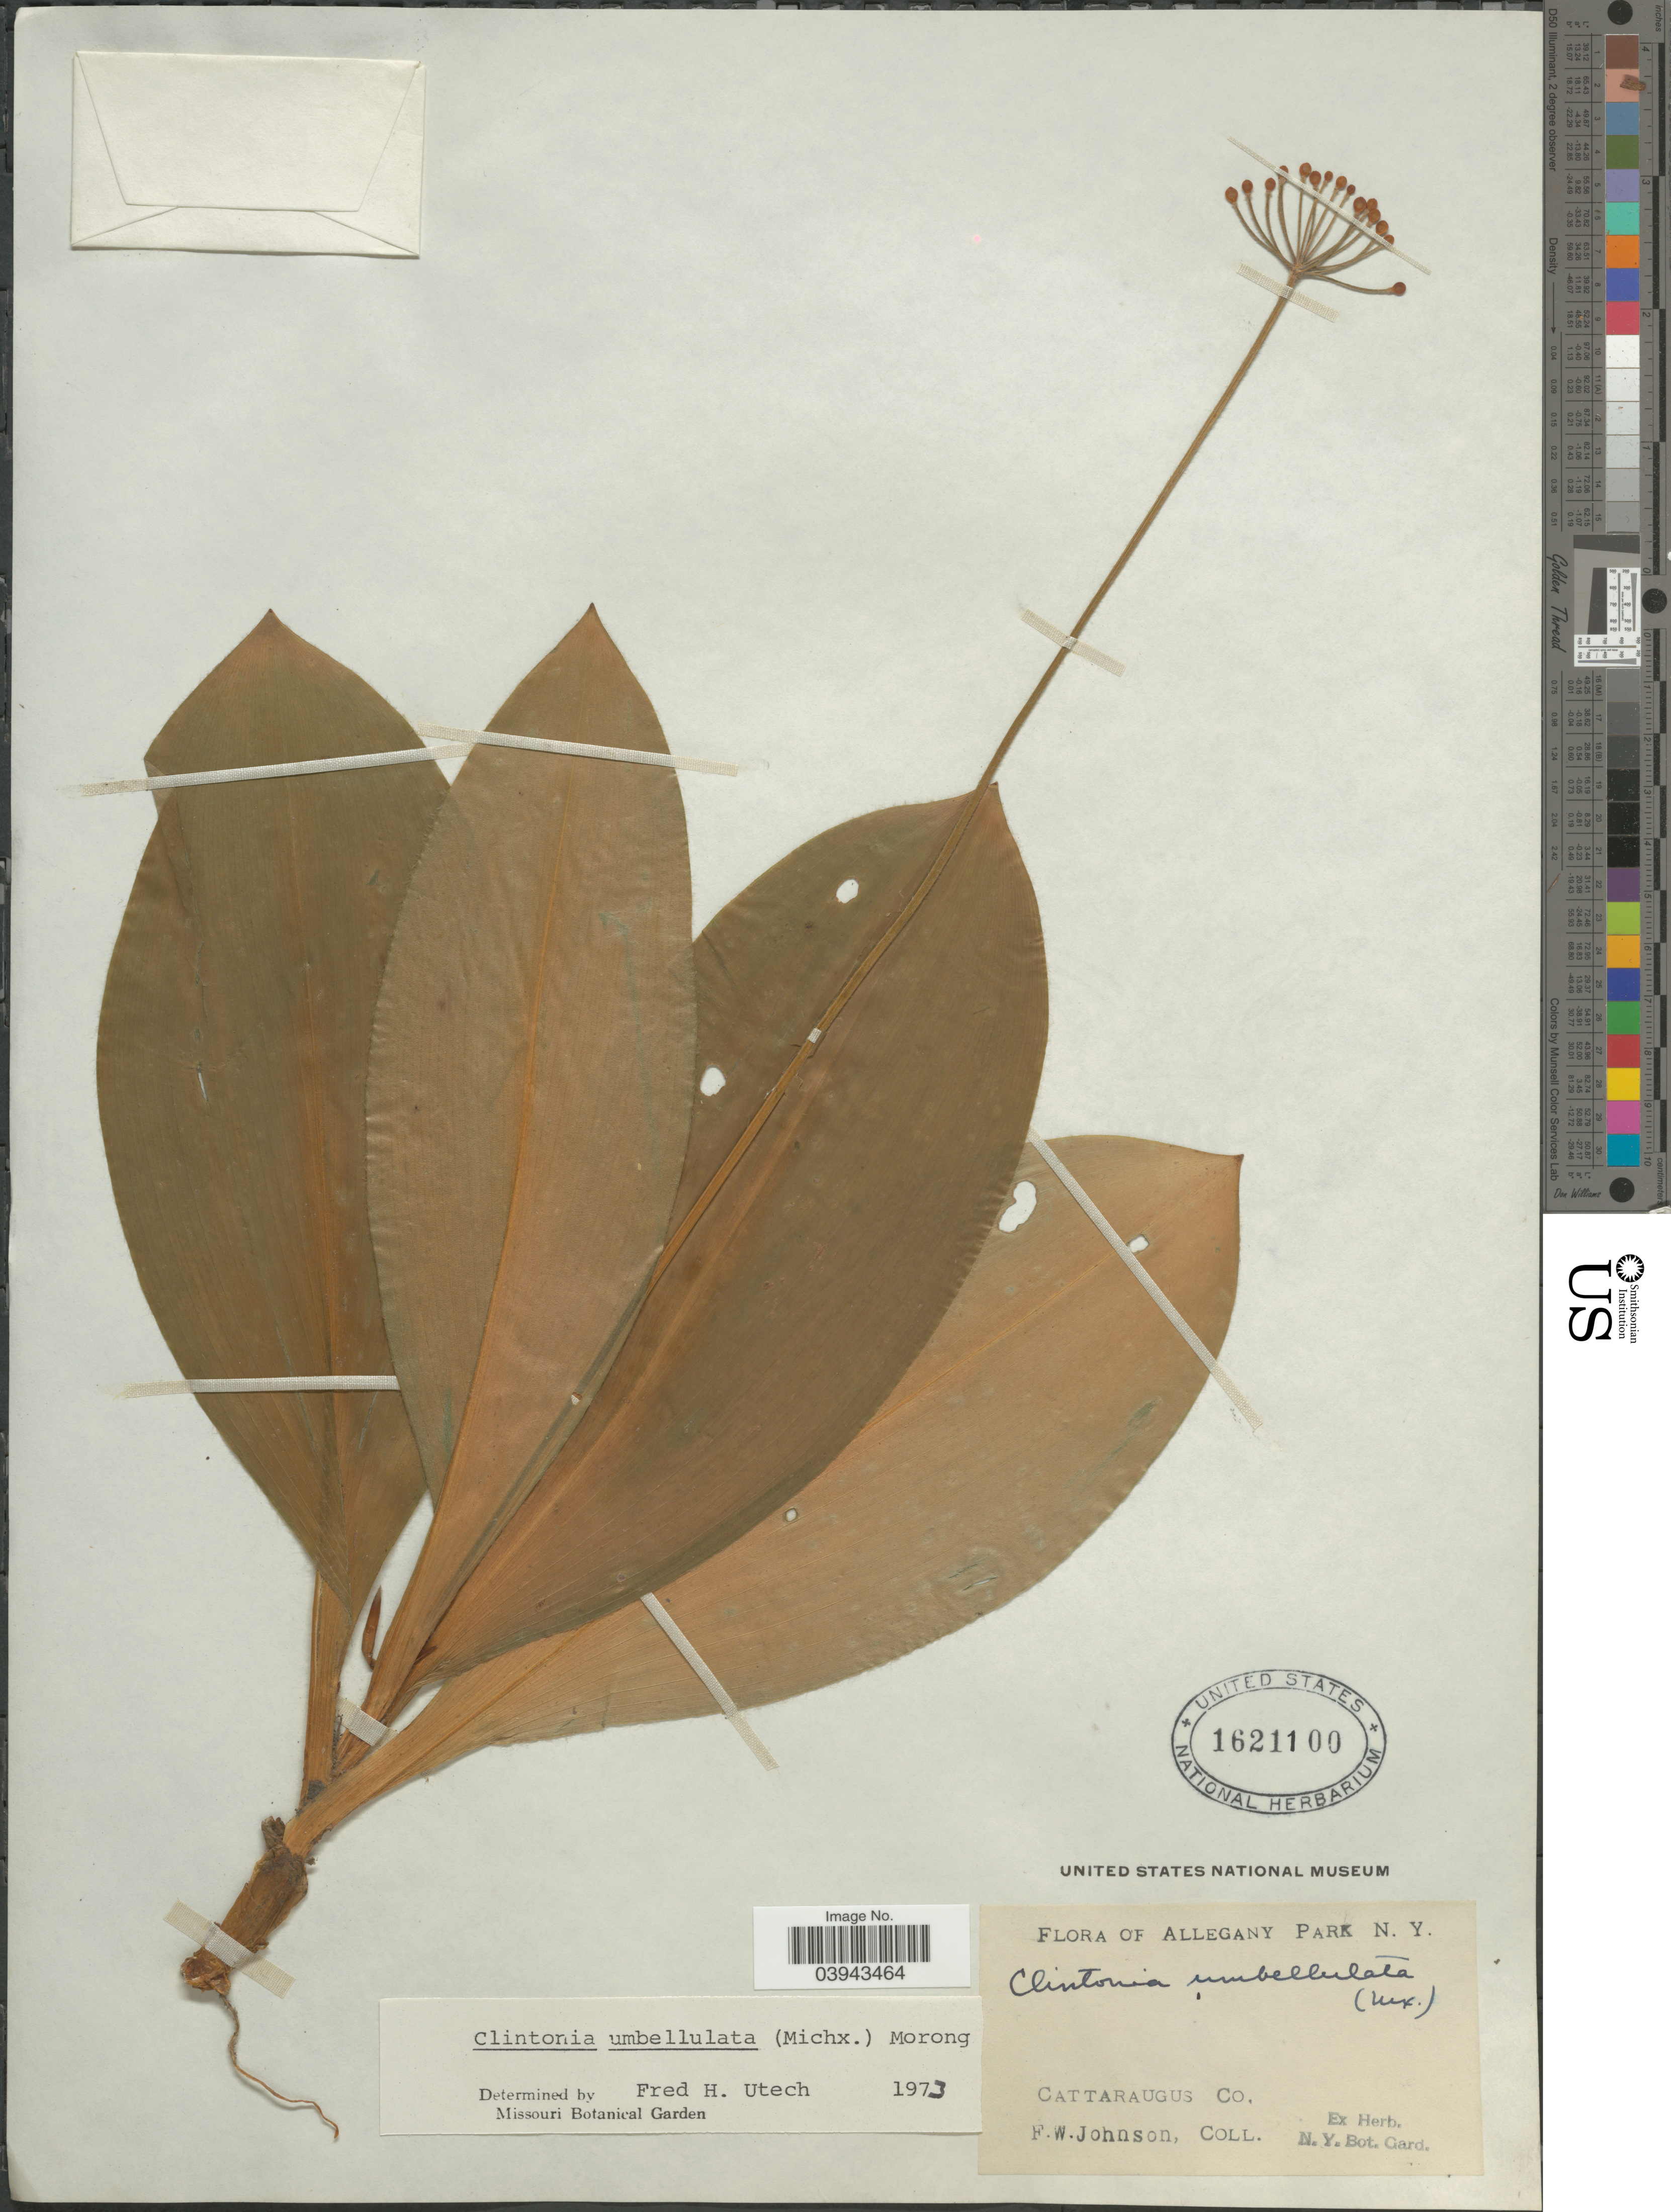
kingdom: Plantae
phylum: Tracheophyta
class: Liliopsida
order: Liliales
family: Liliaceae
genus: Clintonia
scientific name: Clintonia umbellulata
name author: (Michx.) Morong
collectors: F. W. Johnson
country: United States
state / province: New York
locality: Allegany Park. Cattaraugus Co.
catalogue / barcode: US 1621100